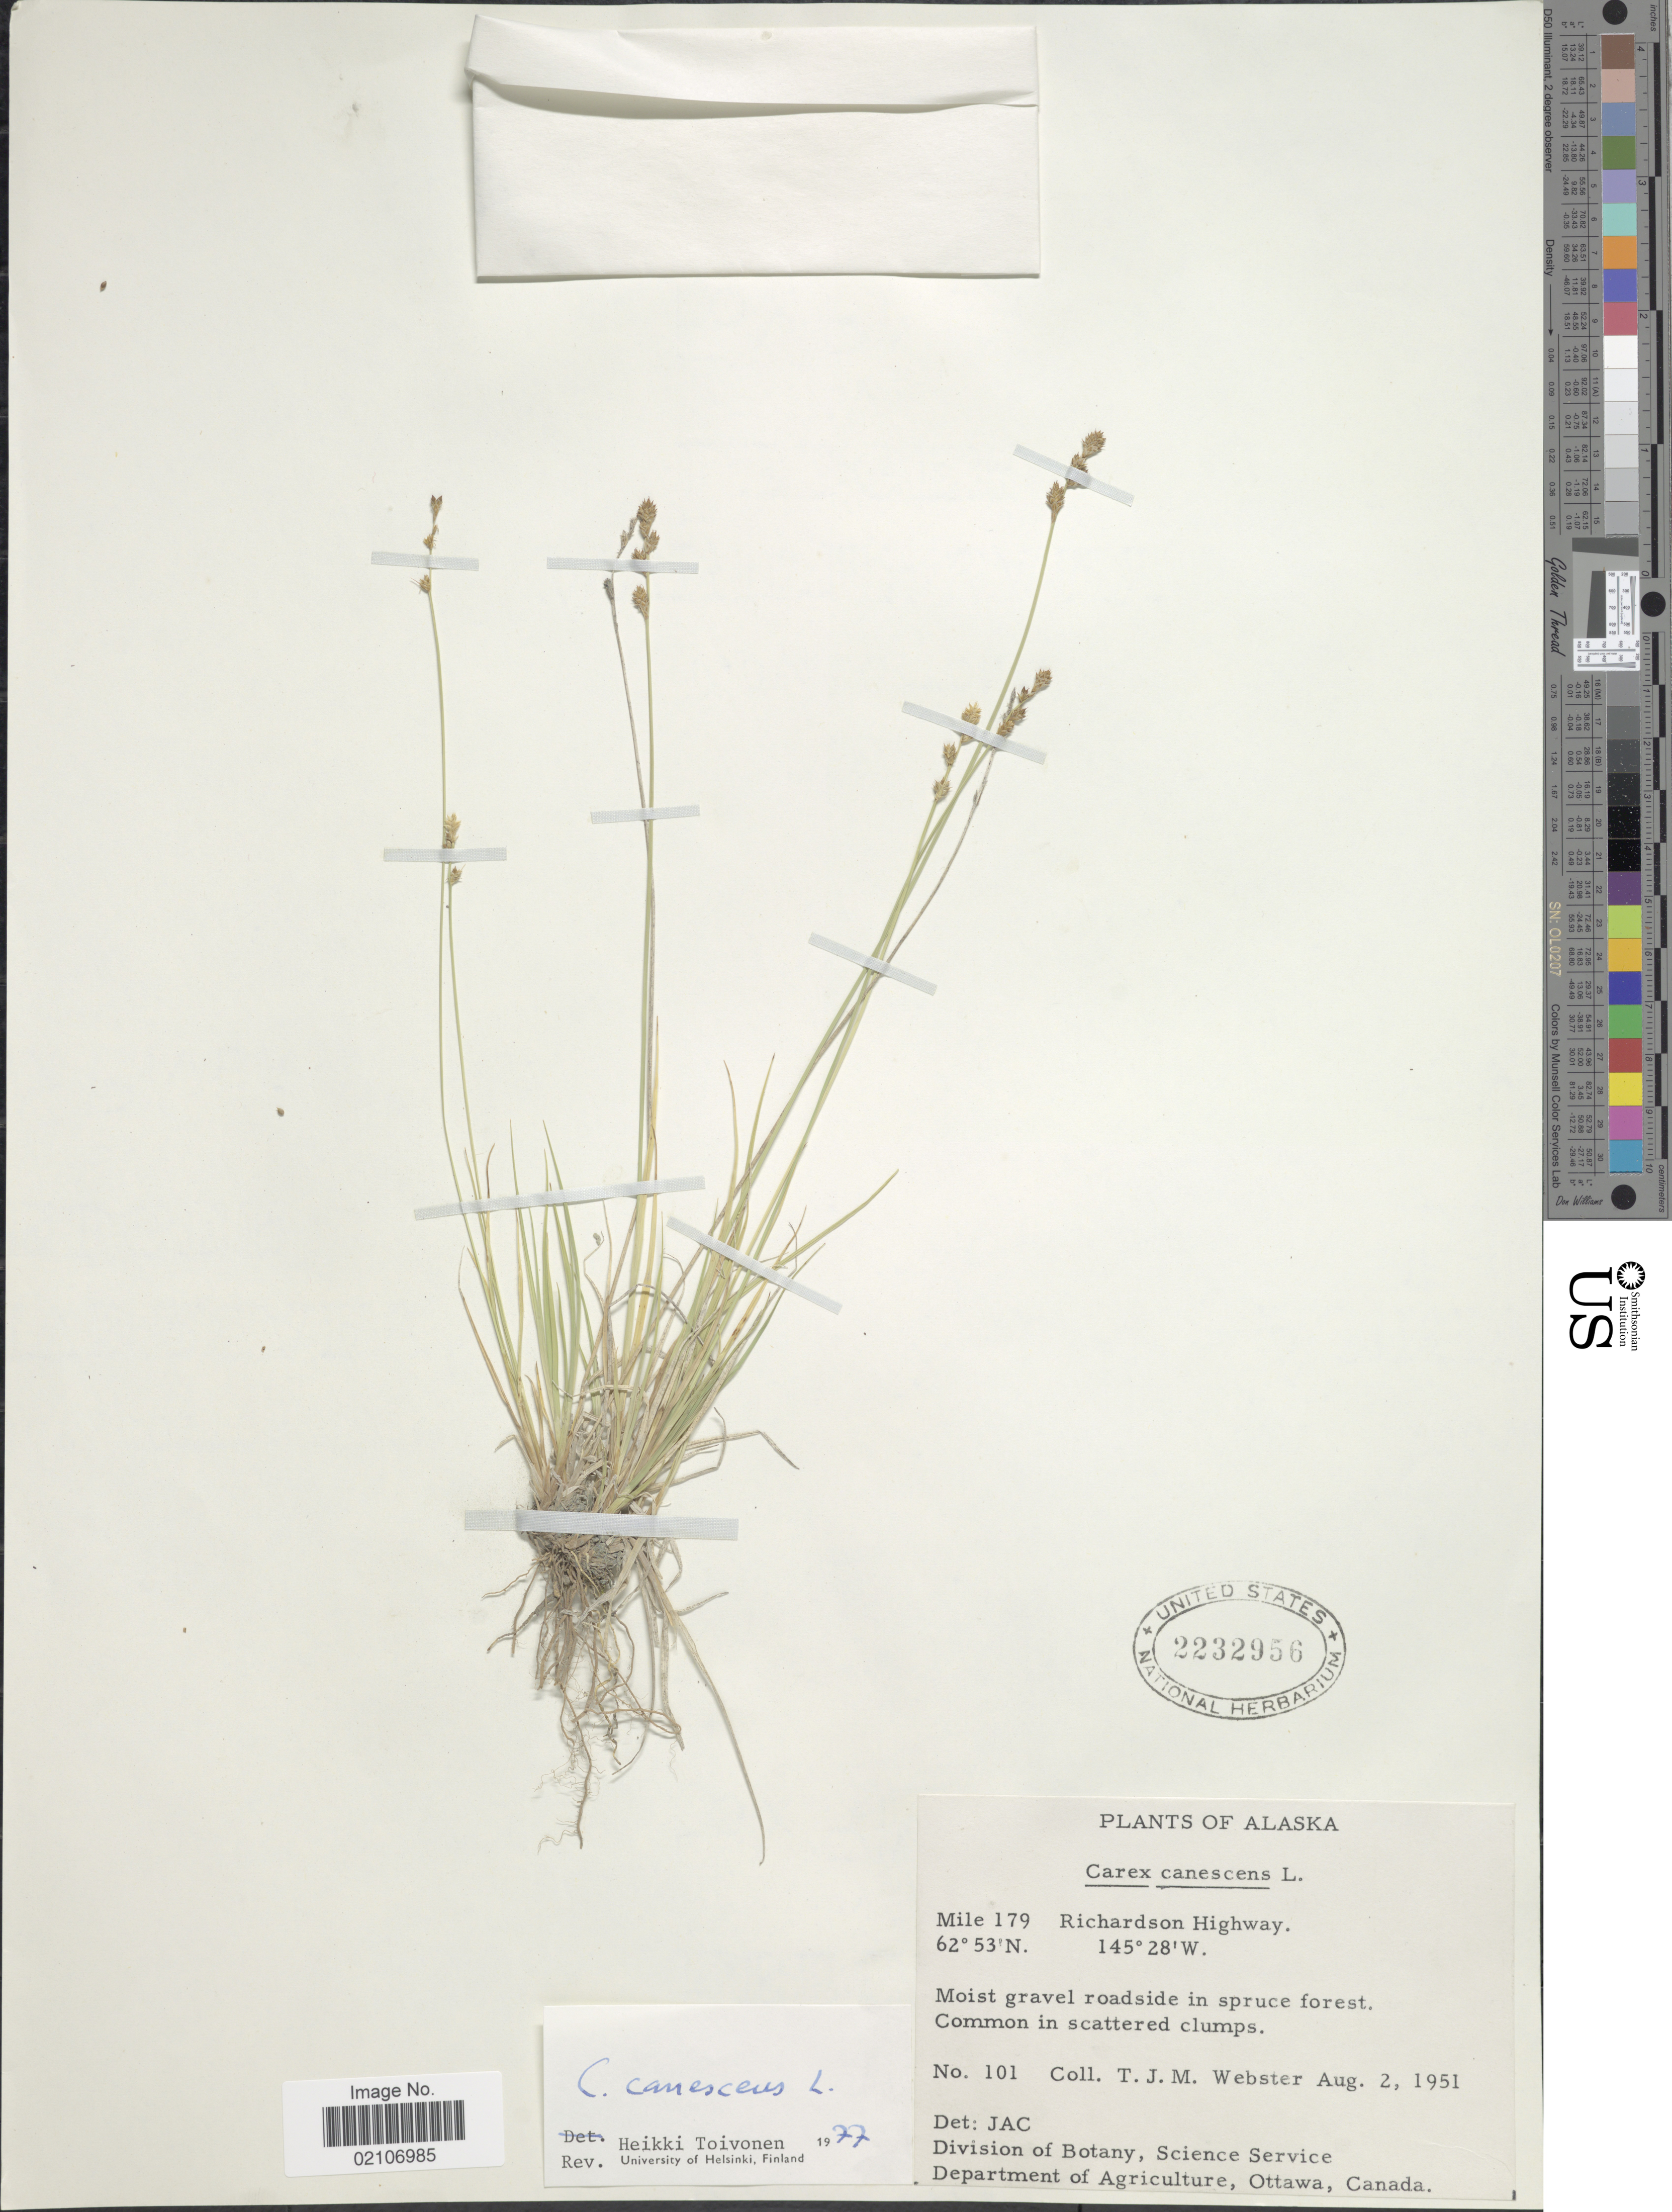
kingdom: Plantae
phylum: Tracheophyta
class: Liliopsida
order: Poales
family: Cyperaceae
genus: Carex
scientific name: Carex canescens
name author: L.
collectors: T. J. Webster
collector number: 101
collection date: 1951-08-02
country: United States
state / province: Alaska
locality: Mile 179, Richardson Highway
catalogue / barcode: US 2232956